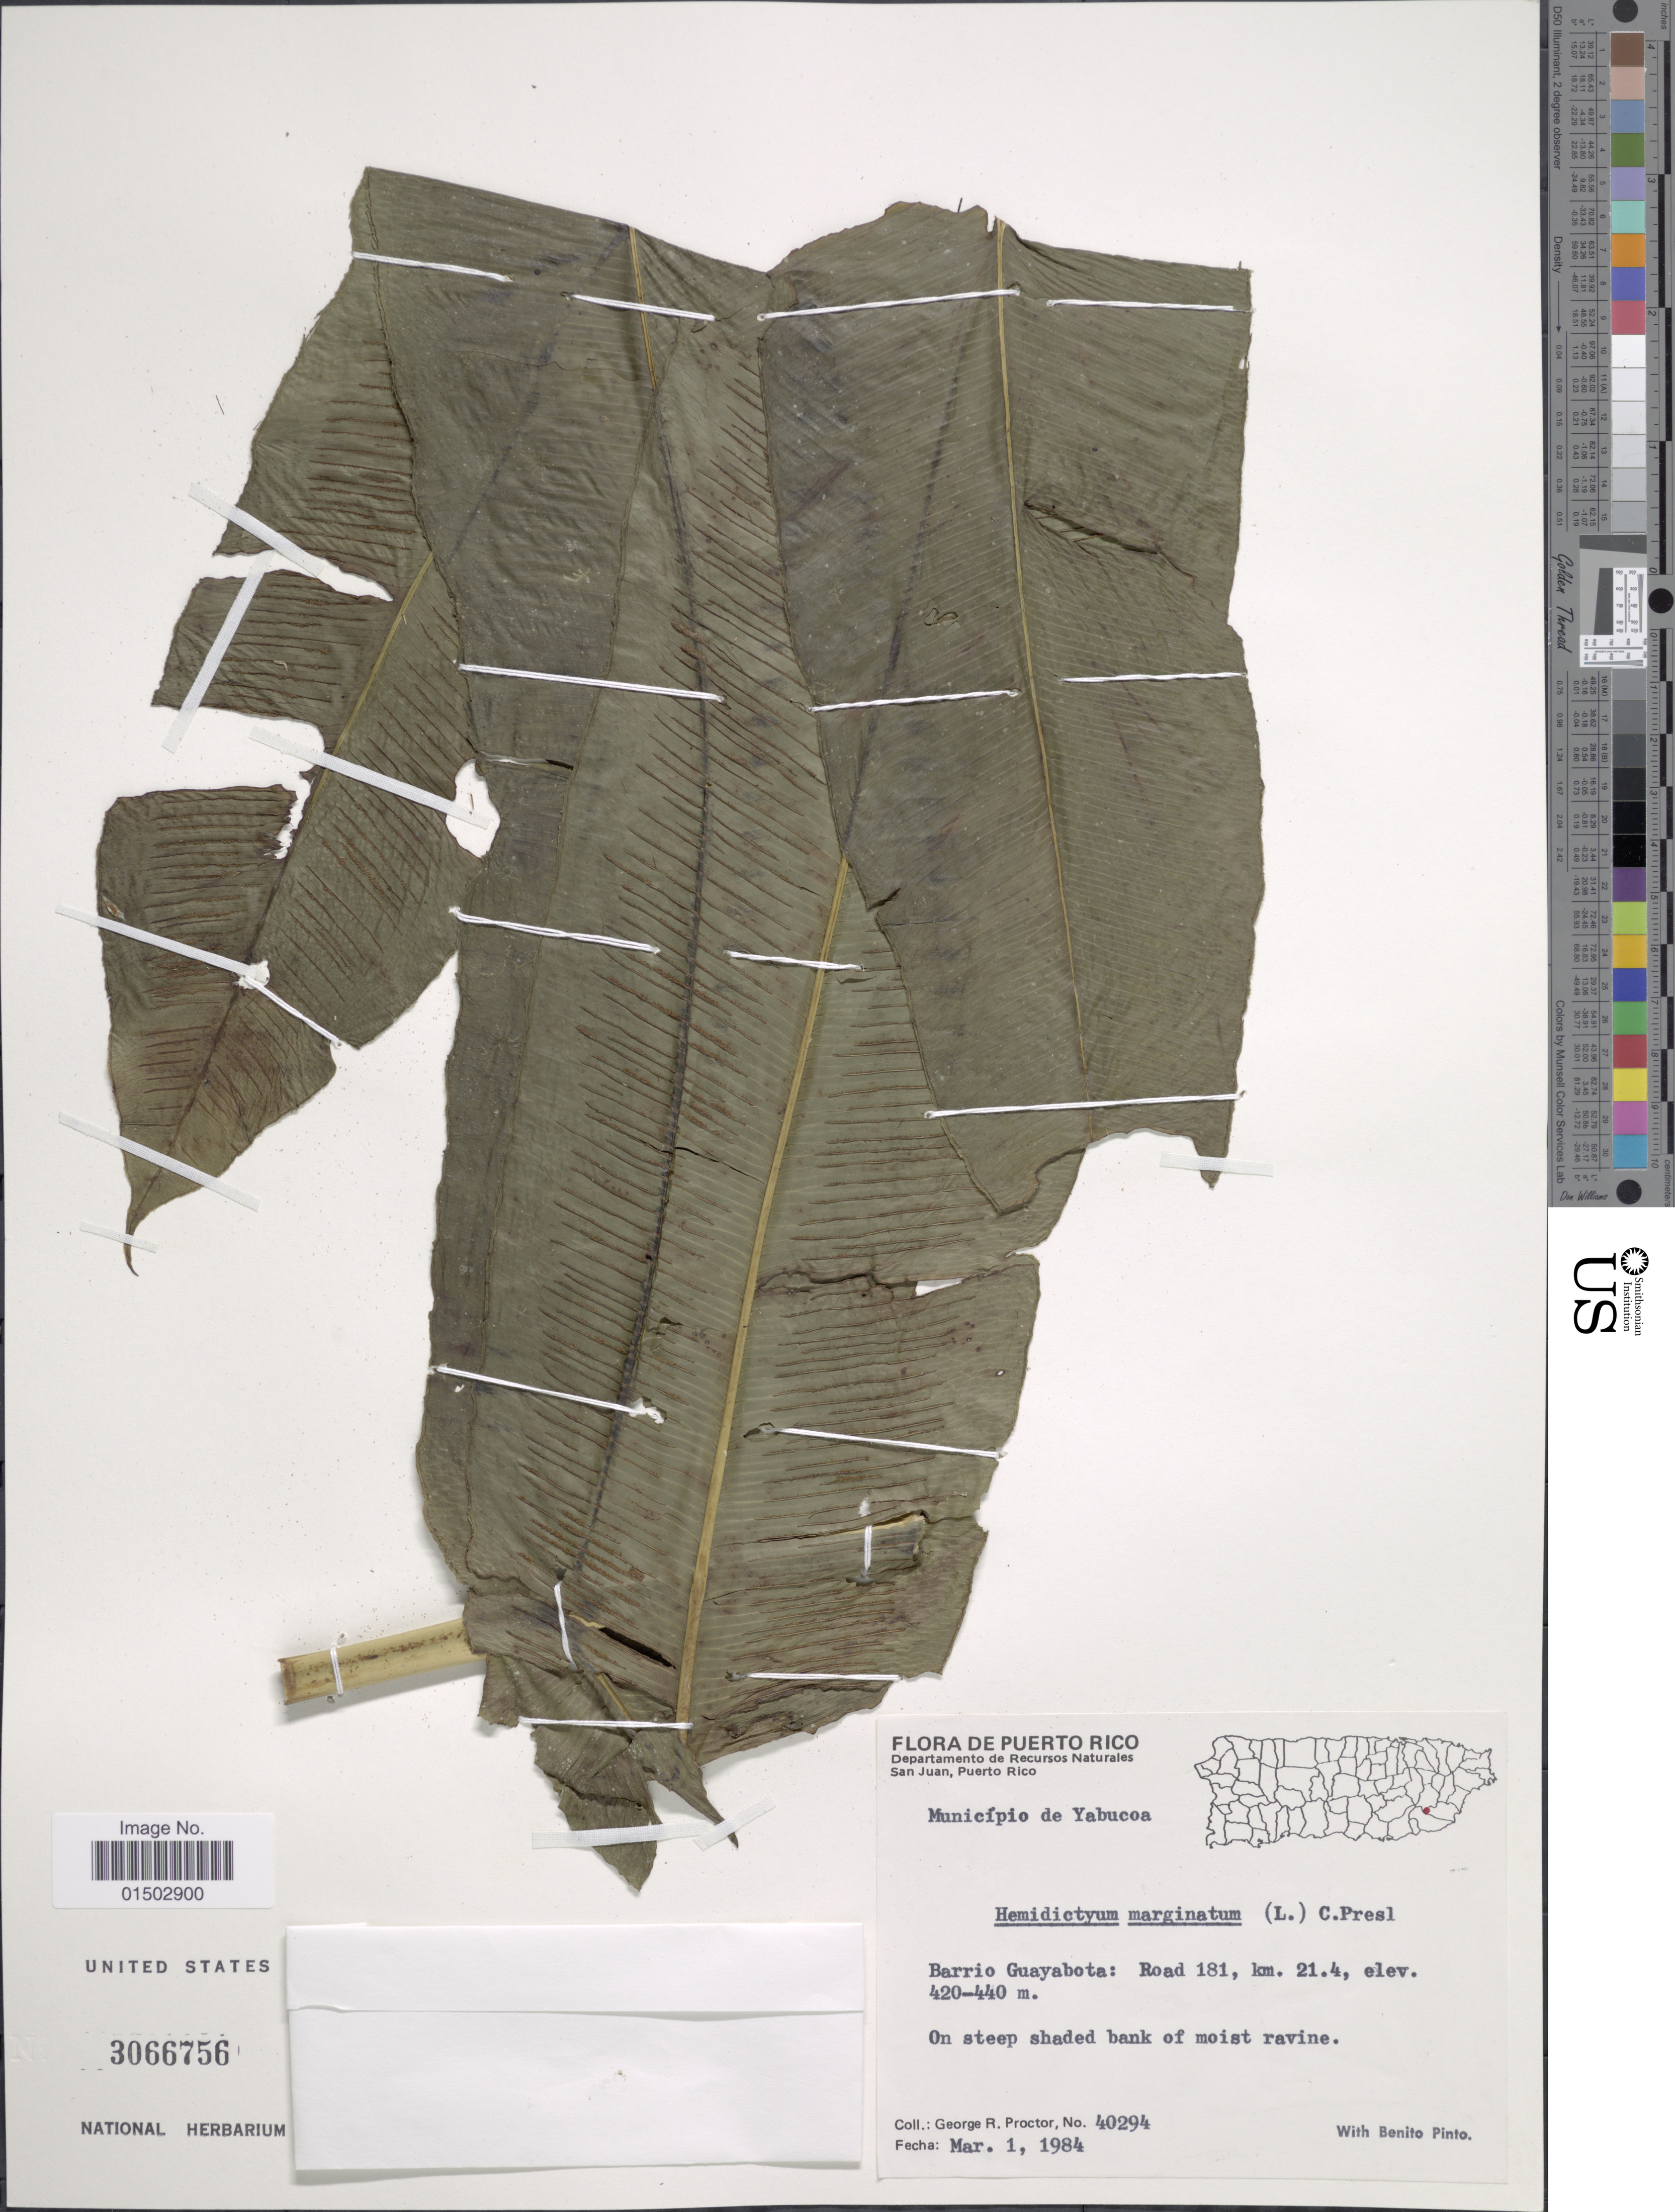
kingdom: Plantae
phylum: Tracheophyta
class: Polypodiopsida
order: Polypodiales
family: Hemidictyaceae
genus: Hemidictyum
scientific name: Hemidictyum marginatum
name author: (L.) C. Presl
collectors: G. R. Proctor & B. Pinto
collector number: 40294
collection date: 1984-03-01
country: Puerto Rico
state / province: San Juan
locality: Municipio de Yabucoa, Barrio Guayabota: Road 181, km. 21.4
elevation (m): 420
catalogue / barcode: US 3066756